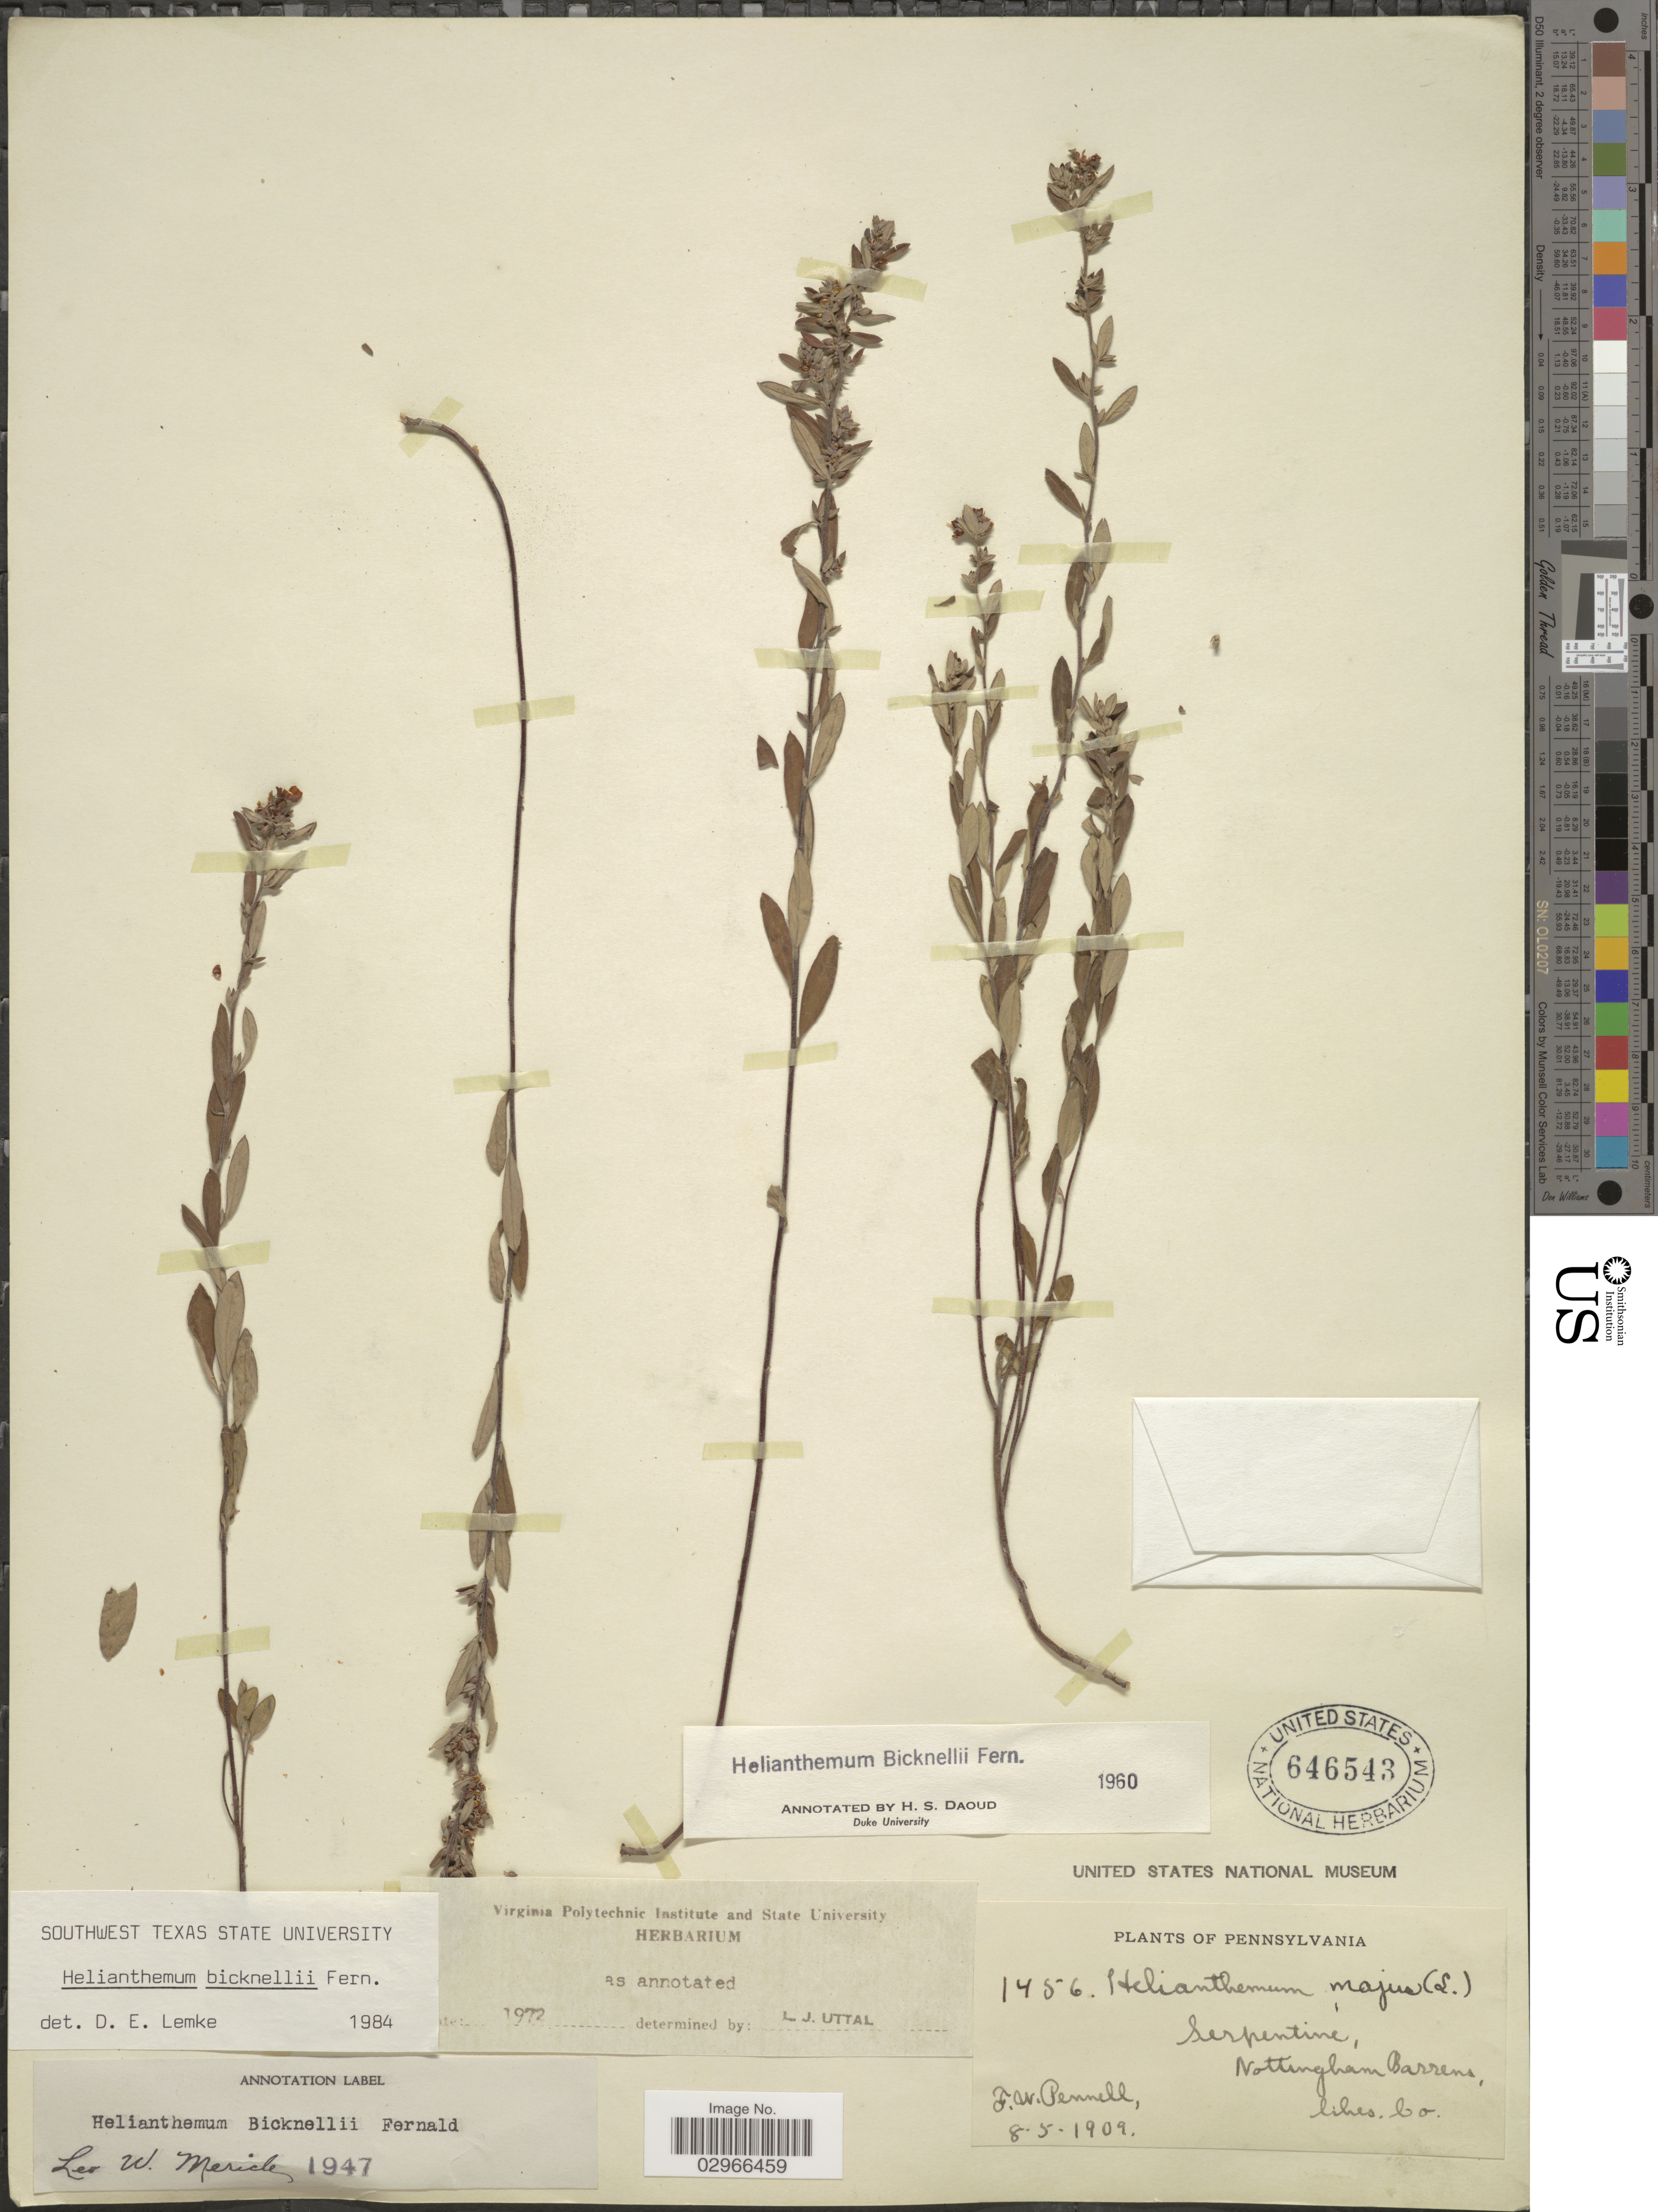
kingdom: Plantae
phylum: Tracheophyta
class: Magnoliopsida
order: Malvales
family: Cistaceae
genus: Helianthemum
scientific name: Helianthemum bicknellii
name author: Fernald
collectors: F. W. Pennell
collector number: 1456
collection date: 1909-08-05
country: United States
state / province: Pennsylvania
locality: Serpentine, Nottingham Barrens, Ches. Co.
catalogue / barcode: US 646543